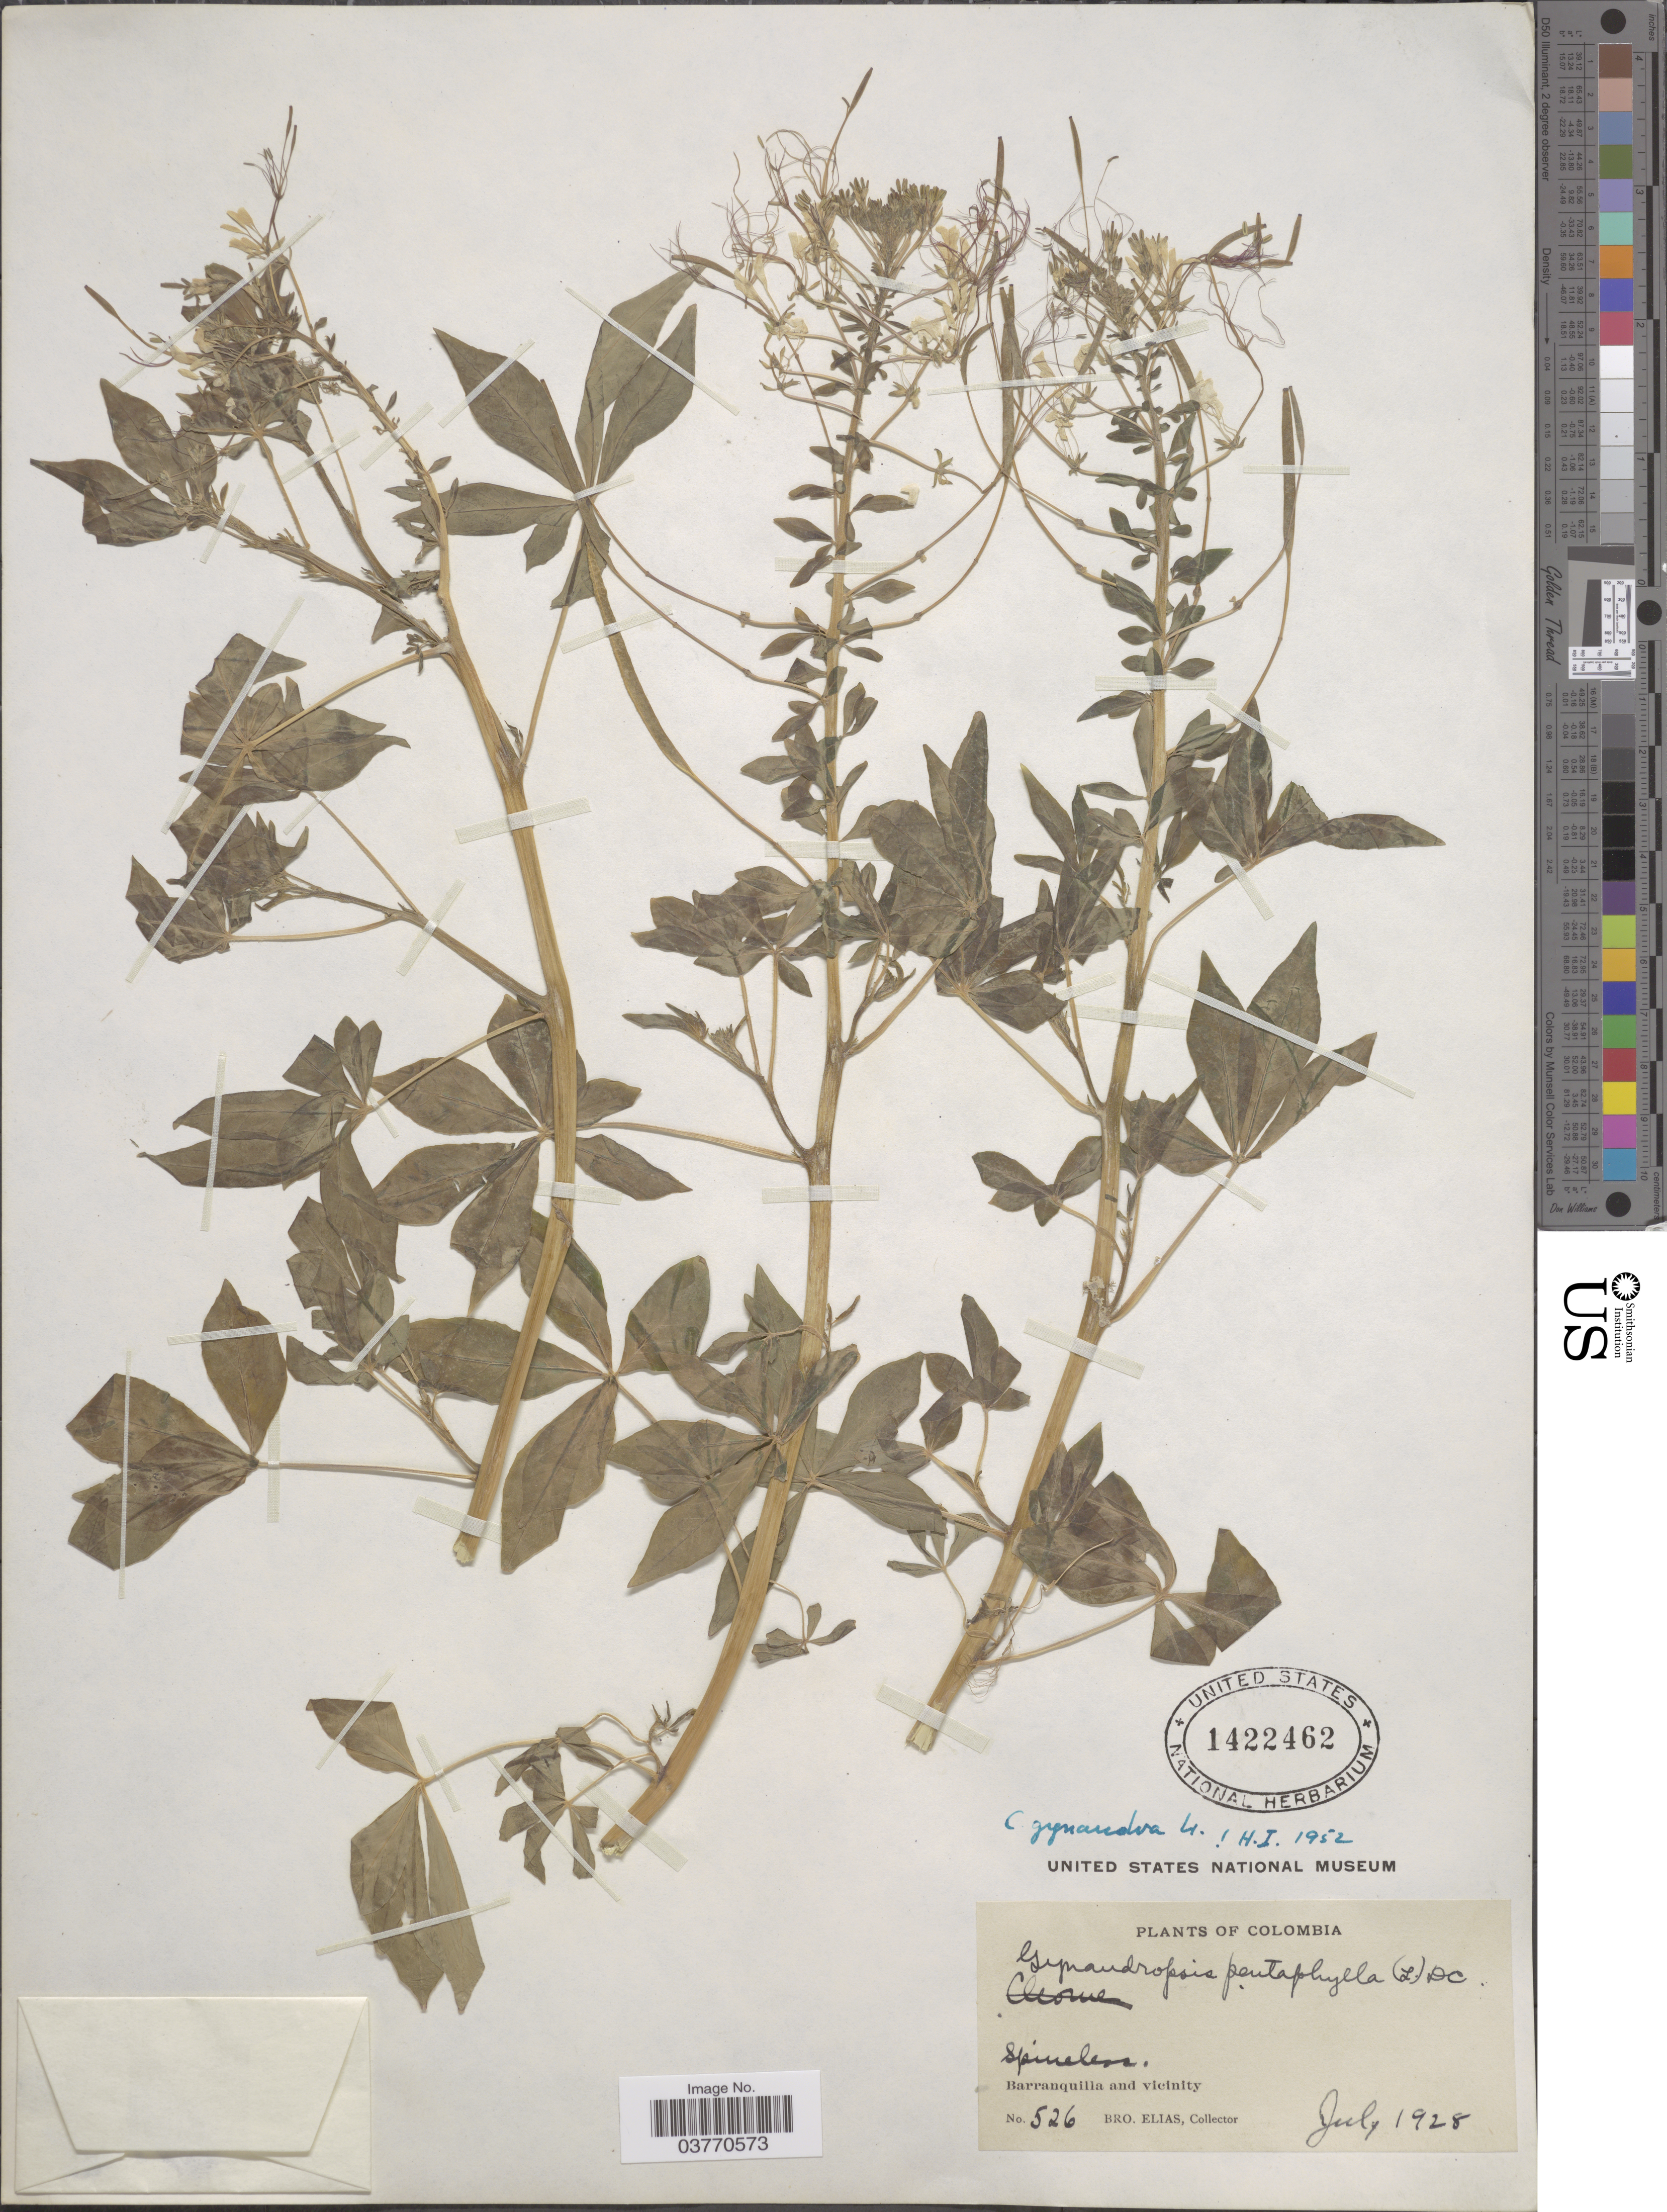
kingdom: Plantae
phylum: Tracheophyta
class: Magnoliopsida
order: Brassicales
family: Cleomaceae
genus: Gynandropsis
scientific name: Gynandropsis gynandra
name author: (L.) Briq.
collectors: Bro. Elias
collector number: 526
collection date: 1928-07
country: Colombia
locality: Barraquilla and vicinity.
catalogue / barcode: US 1422462